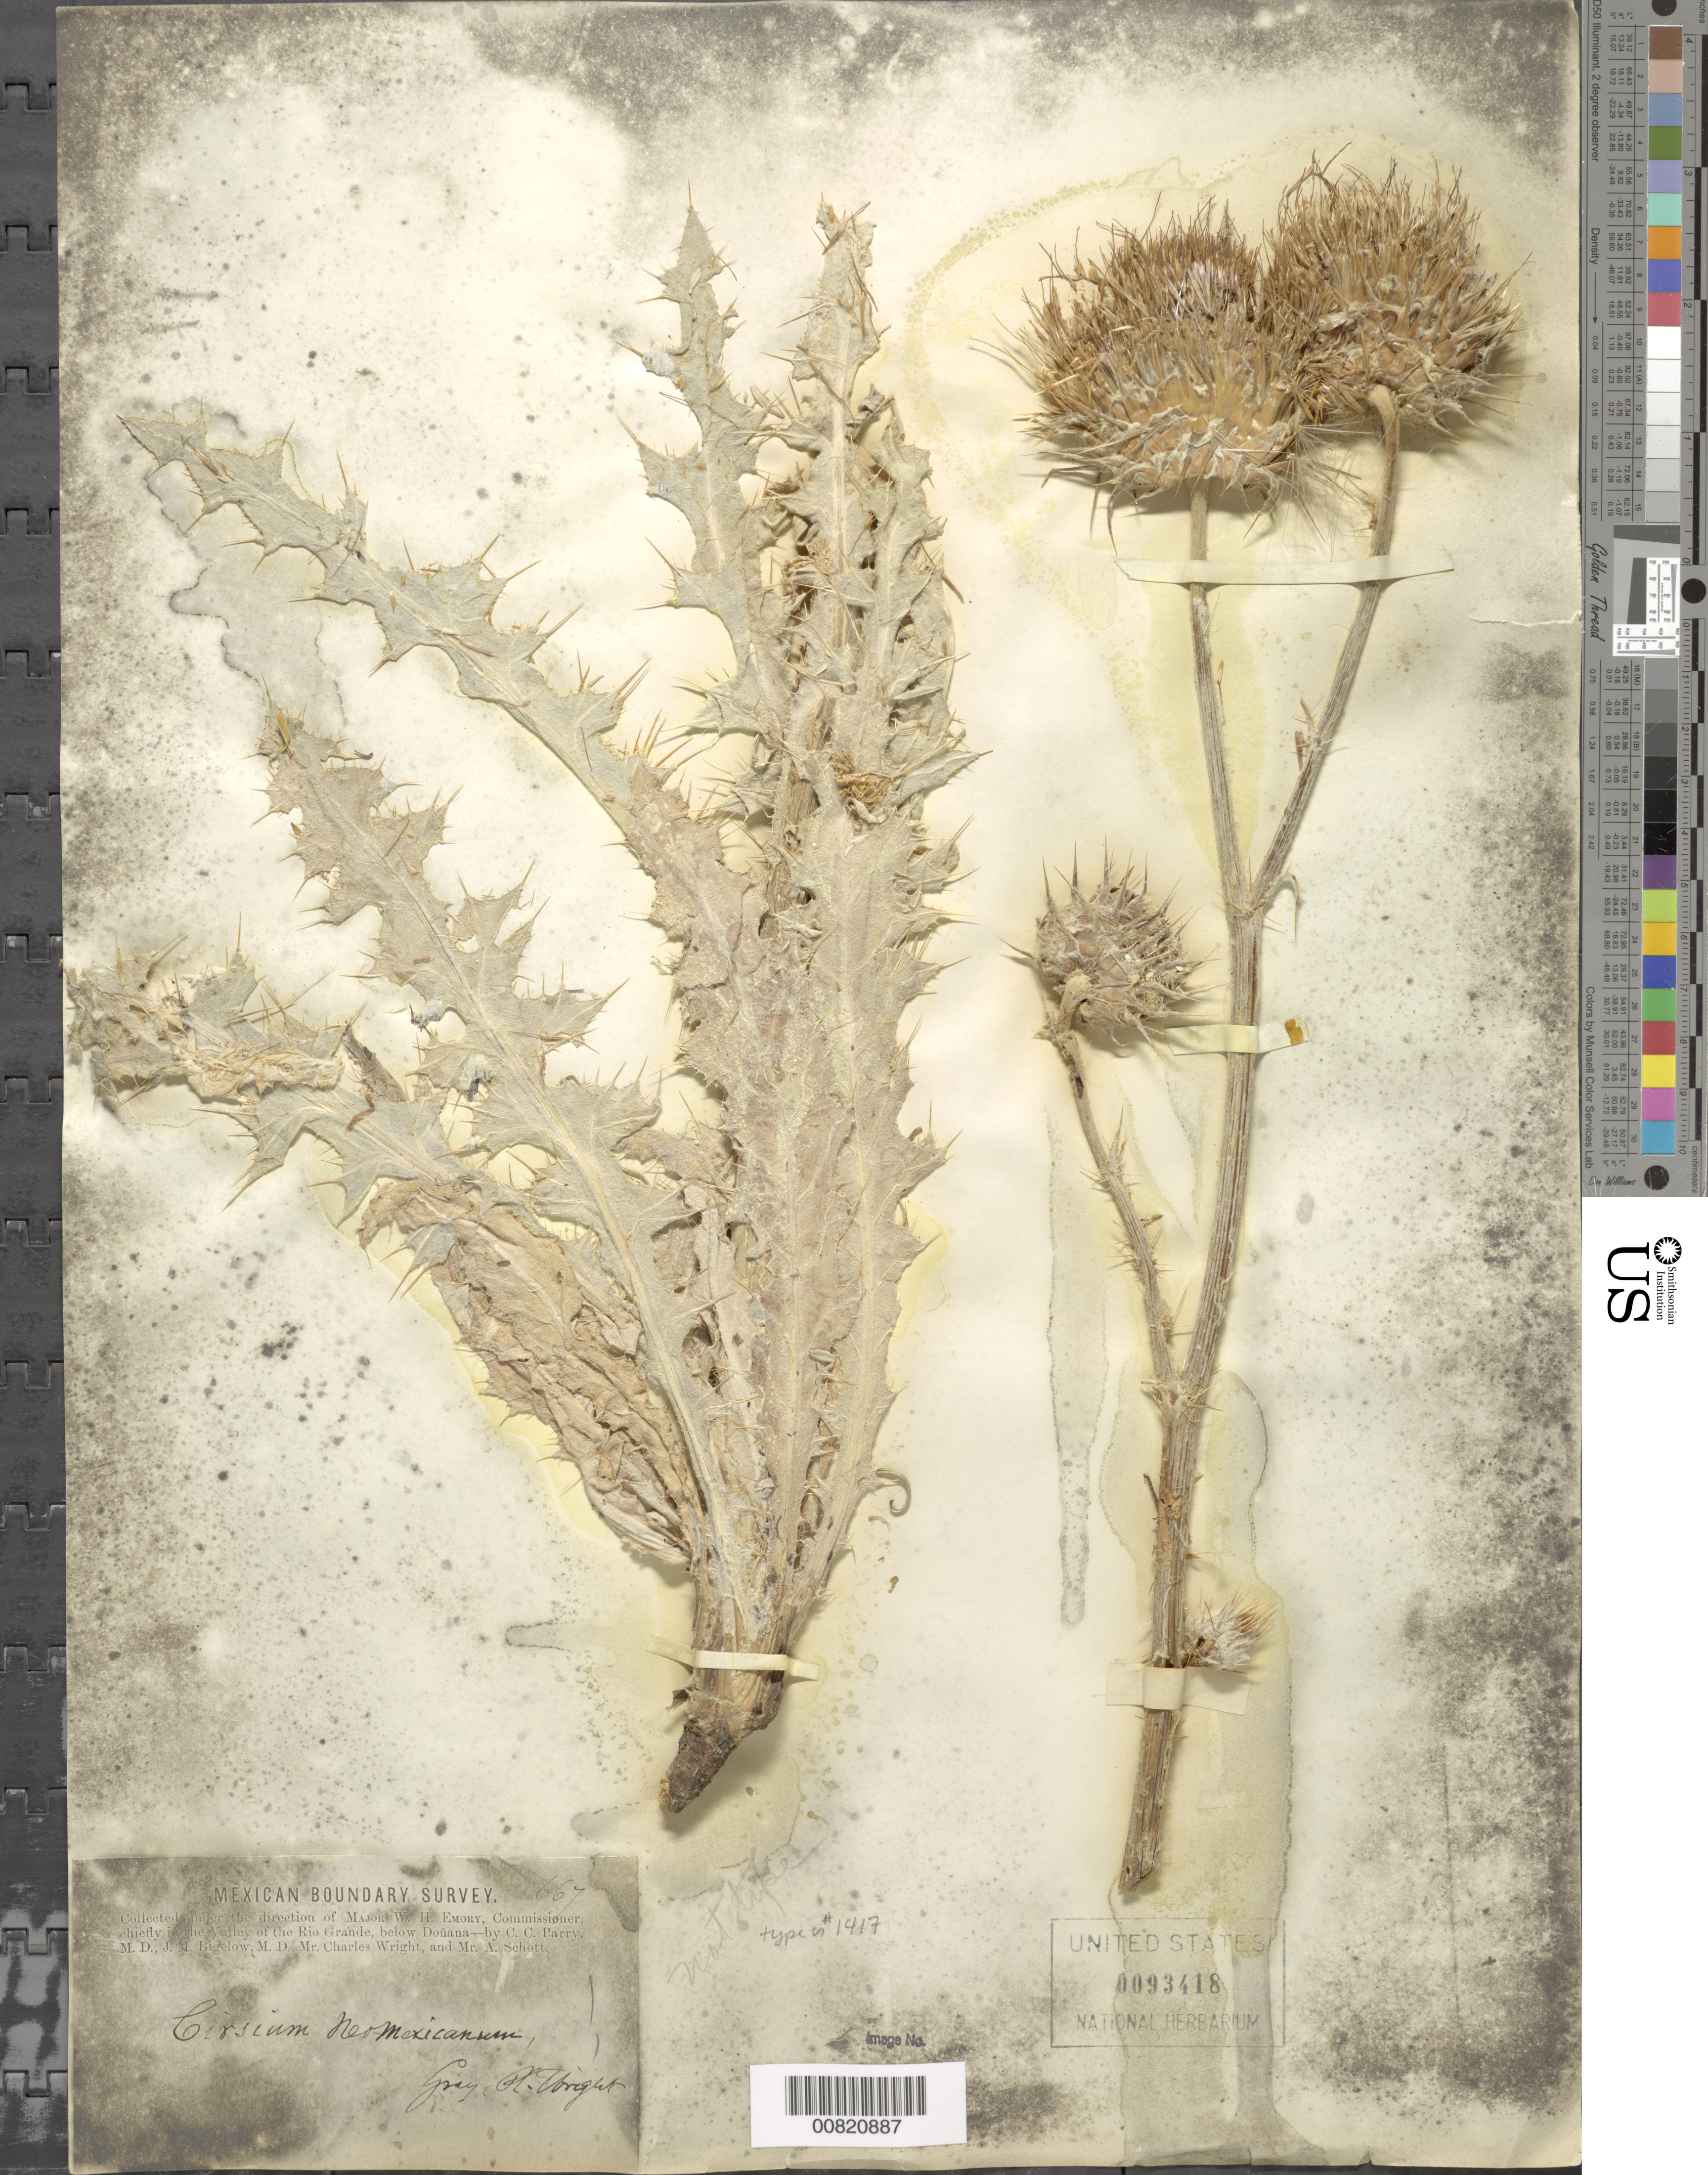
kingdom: Plantae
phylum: Tracheophyta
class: Magnoliopsida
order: Asterales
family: Asteraceae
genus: Cirsium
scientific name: Cirsium neomexicanum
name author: A. Gray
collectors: C. C. Parry, J. M. Bigelow, C. Wright & A. Schott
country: Mexico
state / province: Hidalgo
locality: Mexican Boundary, in the valley of Rio Grande, below Donana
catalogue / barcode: US 93418